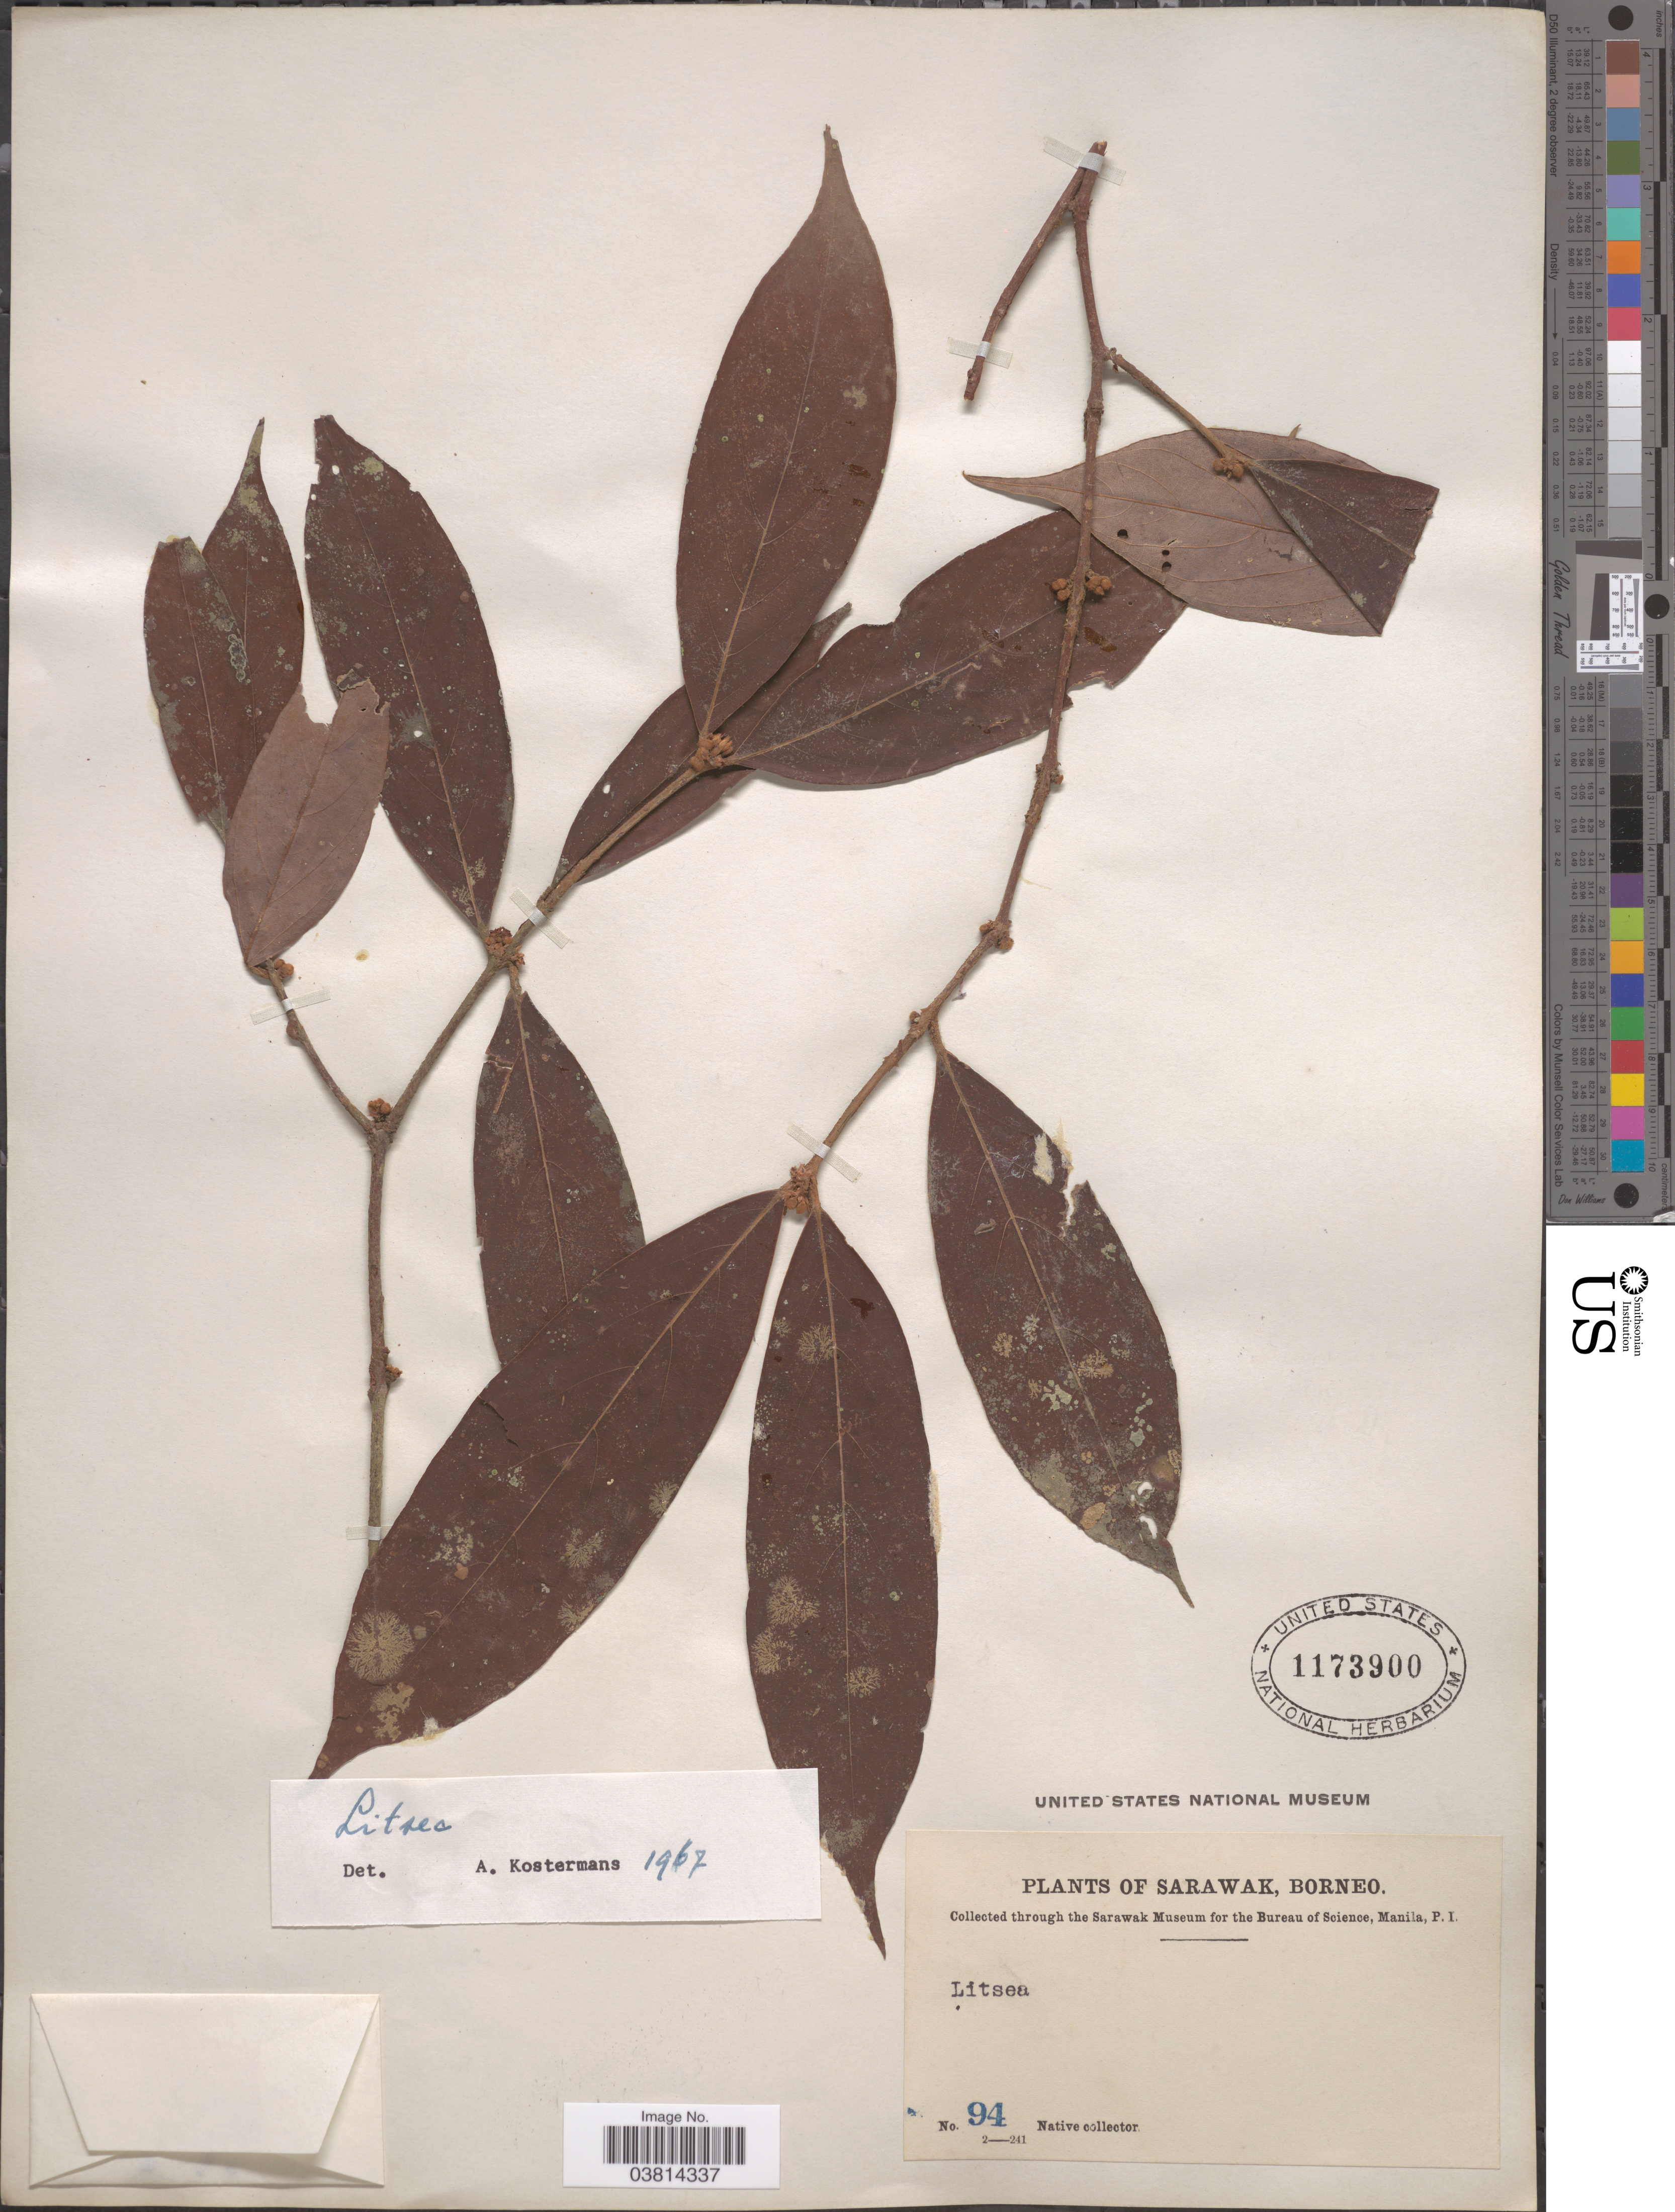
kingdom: Plantae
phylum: Tracheophyta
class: Magnoliopsida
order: Laurales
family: Lauraceae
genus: Litsea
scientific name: Litsea sp.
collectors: Native collector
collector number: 94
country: Malaysia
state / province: Sarawak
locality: Borneo.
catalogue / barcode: US 1173900